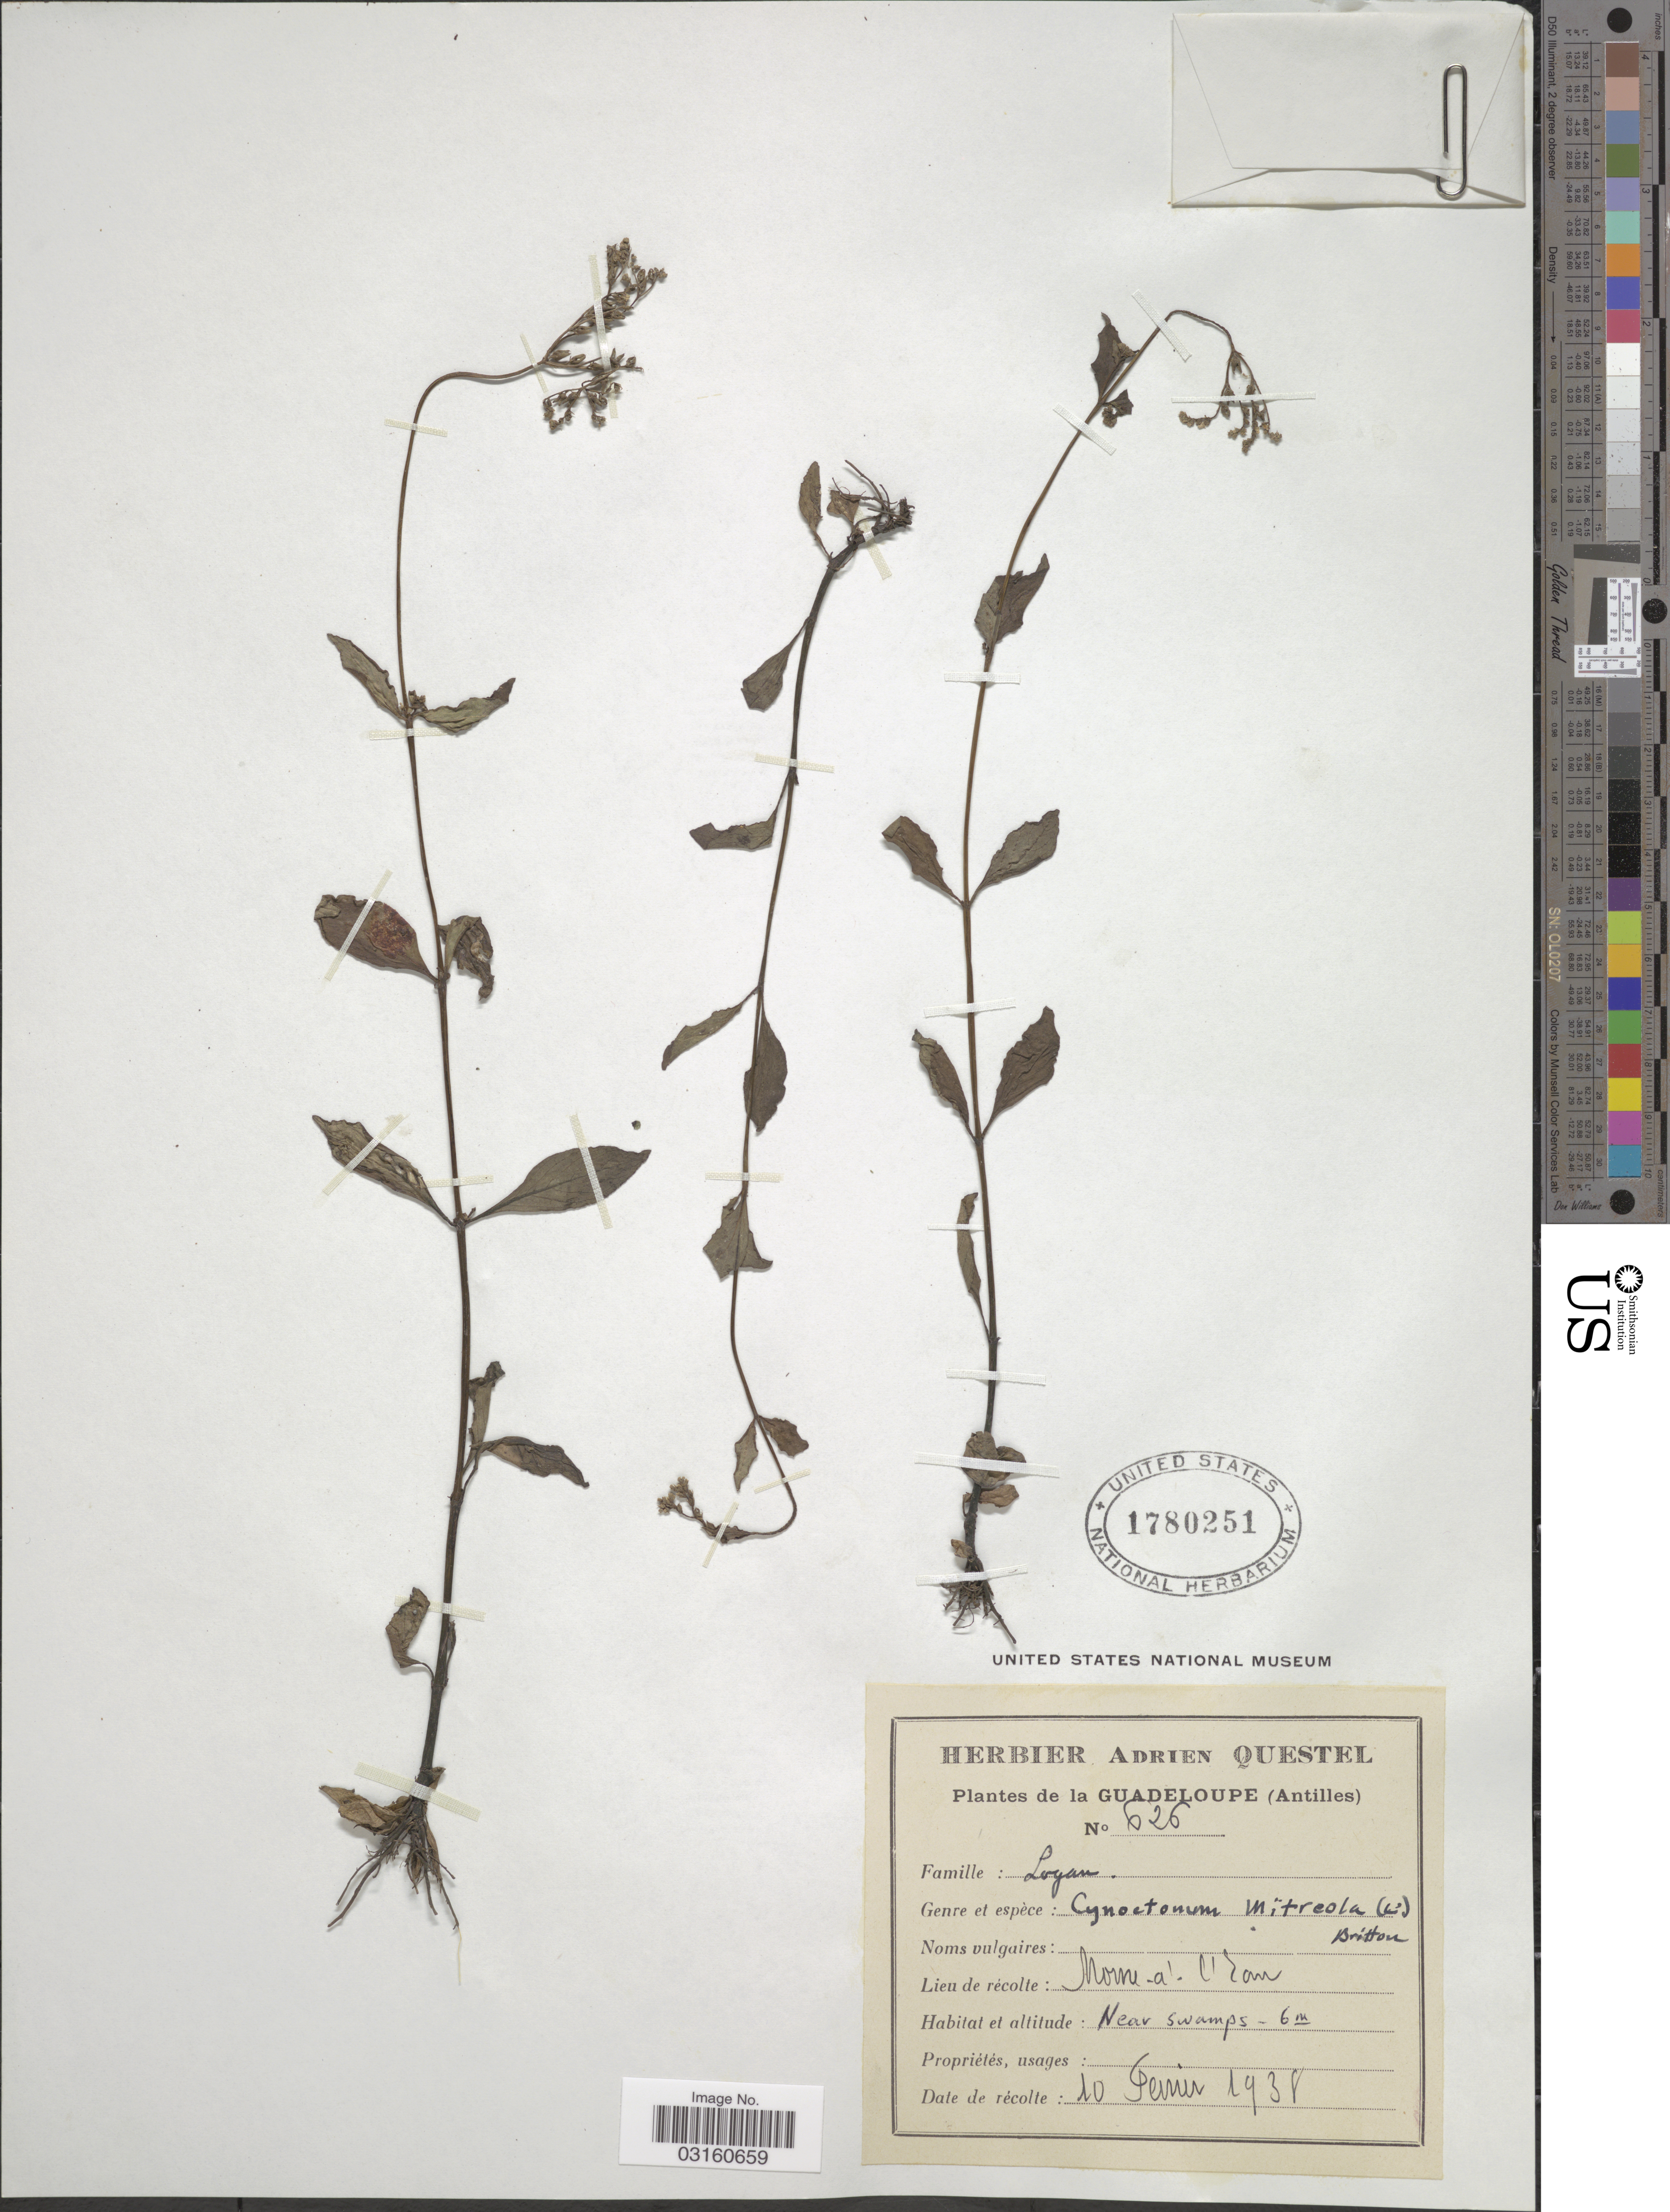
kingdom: Plantae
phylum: Tracheophyta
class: Magnoliopsida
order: Gentianales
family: Loganiaceae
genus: Mitreola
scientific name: Mitreola petiolata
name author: (J.F. Gmel.) Torr. & A. Gray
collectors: A. Questel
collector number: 626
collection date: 1938-02-10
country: Guadeloupe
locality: Antilles. Morne-à-l'Eau.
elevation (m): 6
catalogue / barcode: US 1780251